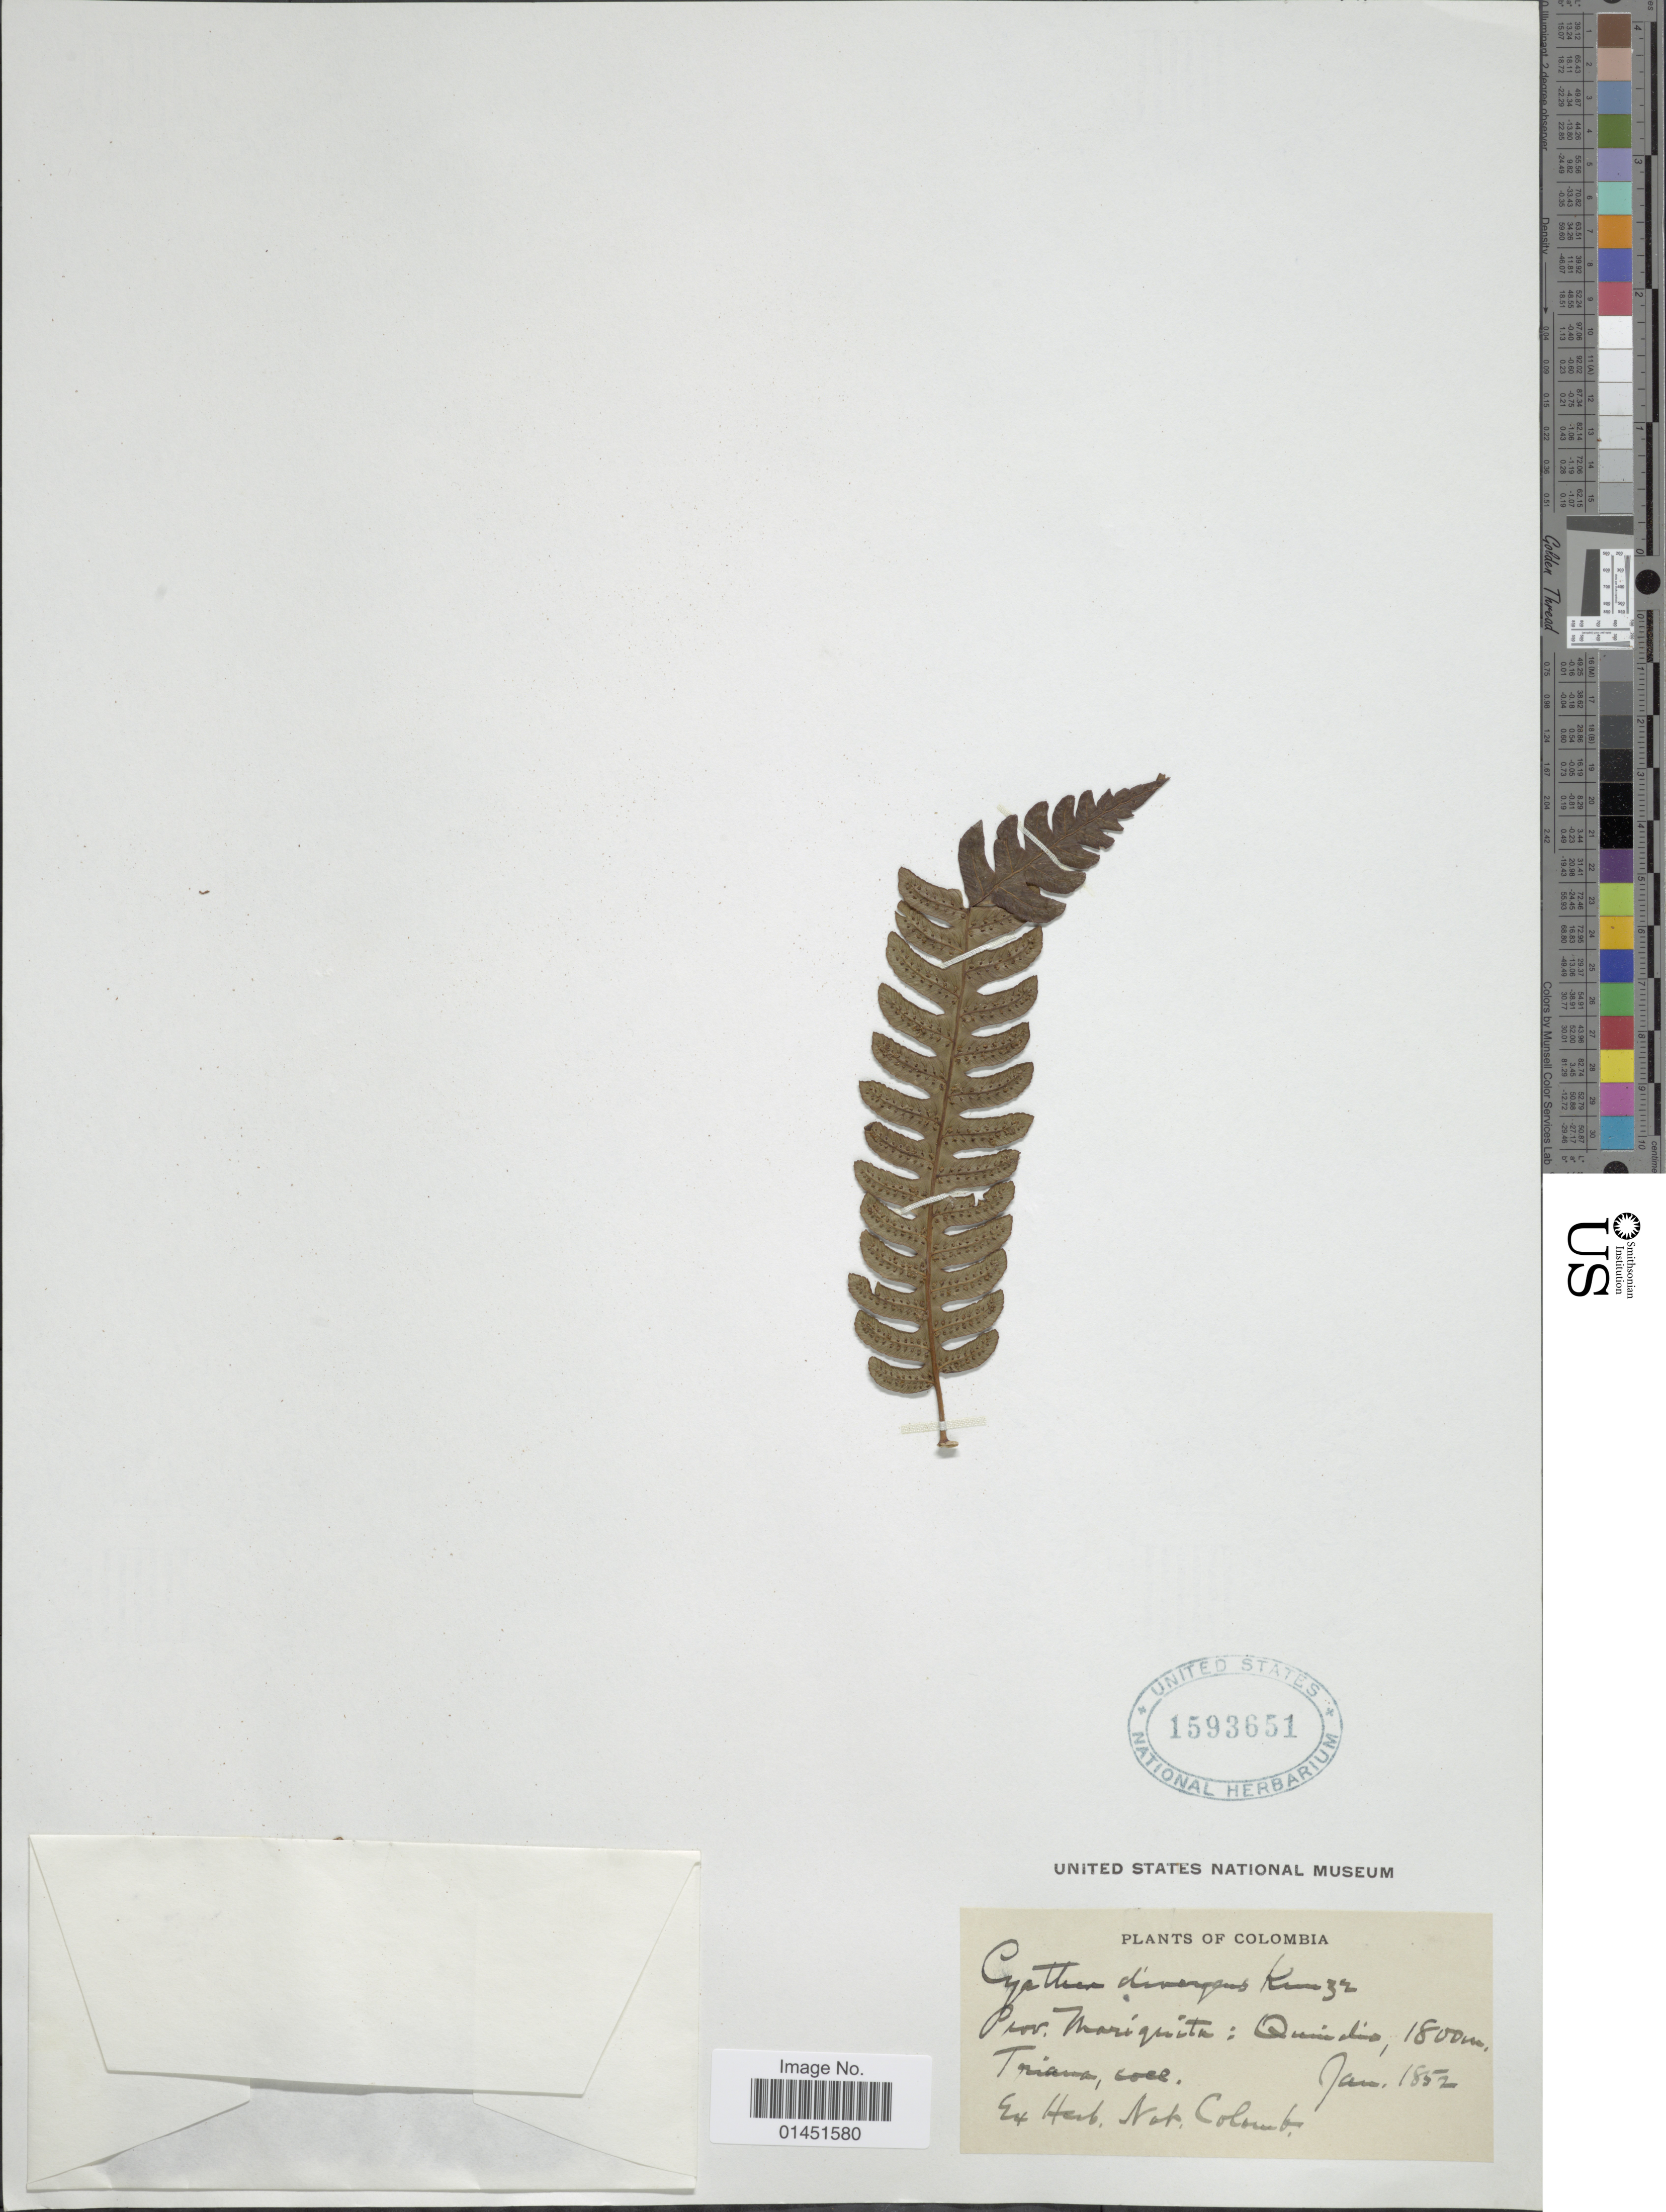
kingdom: Plantae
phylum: Tracheophyta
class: Polypodiopsida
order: Cyatheales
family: Cyatheaceae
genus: Cyathea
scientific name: Cyathea divergens var. divergens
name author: Kunze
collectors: J. J. Triana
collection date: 1852-01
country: Colombia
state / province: Quindío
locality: Prov. Mariquita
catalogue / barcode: US 1593651